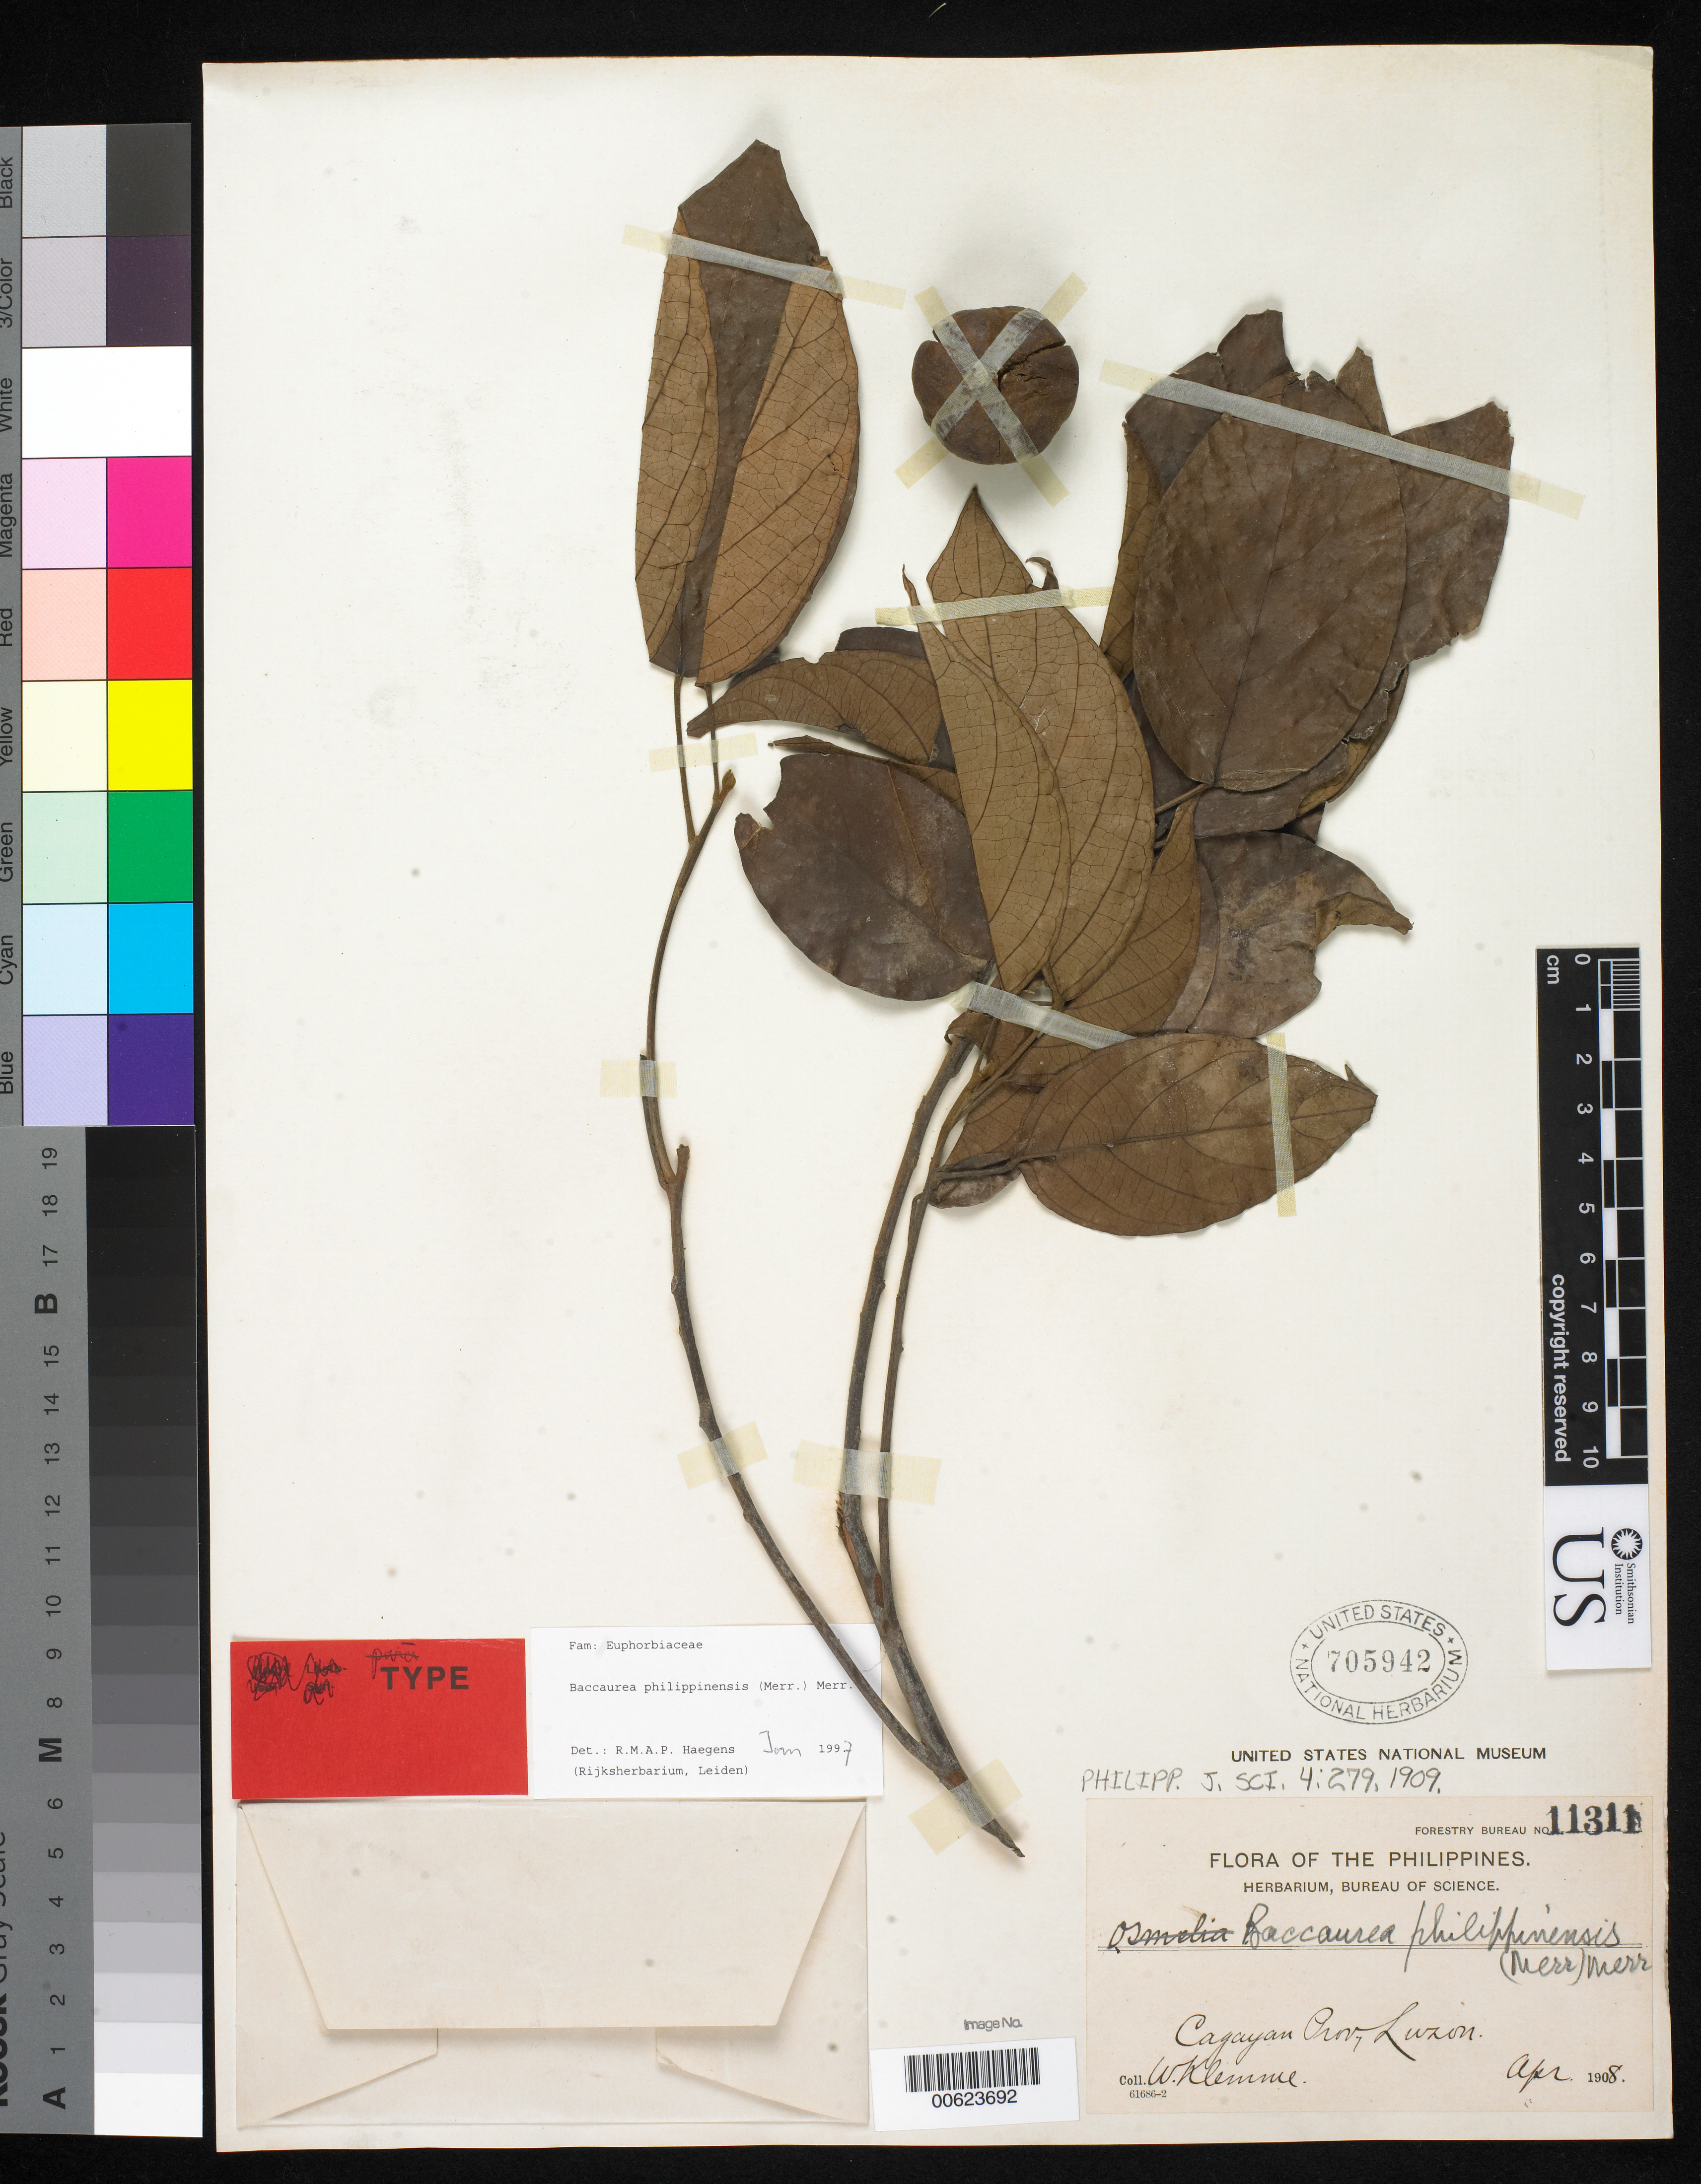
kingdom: Plantae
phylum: Tracheophyta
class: Magnoliopsida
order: Malpighiales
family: Phyllanthaceae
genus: Everettiodendron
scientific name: Everettiodendron philippinense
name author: Merr.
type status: Isosyntype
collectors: W. Klemme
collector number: For. Bur. 11311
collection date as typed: Apr 1908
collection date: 1908-04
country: Philippines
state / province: Cagayan Valley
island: Luzon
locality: Cagayan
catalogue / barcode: US 705942